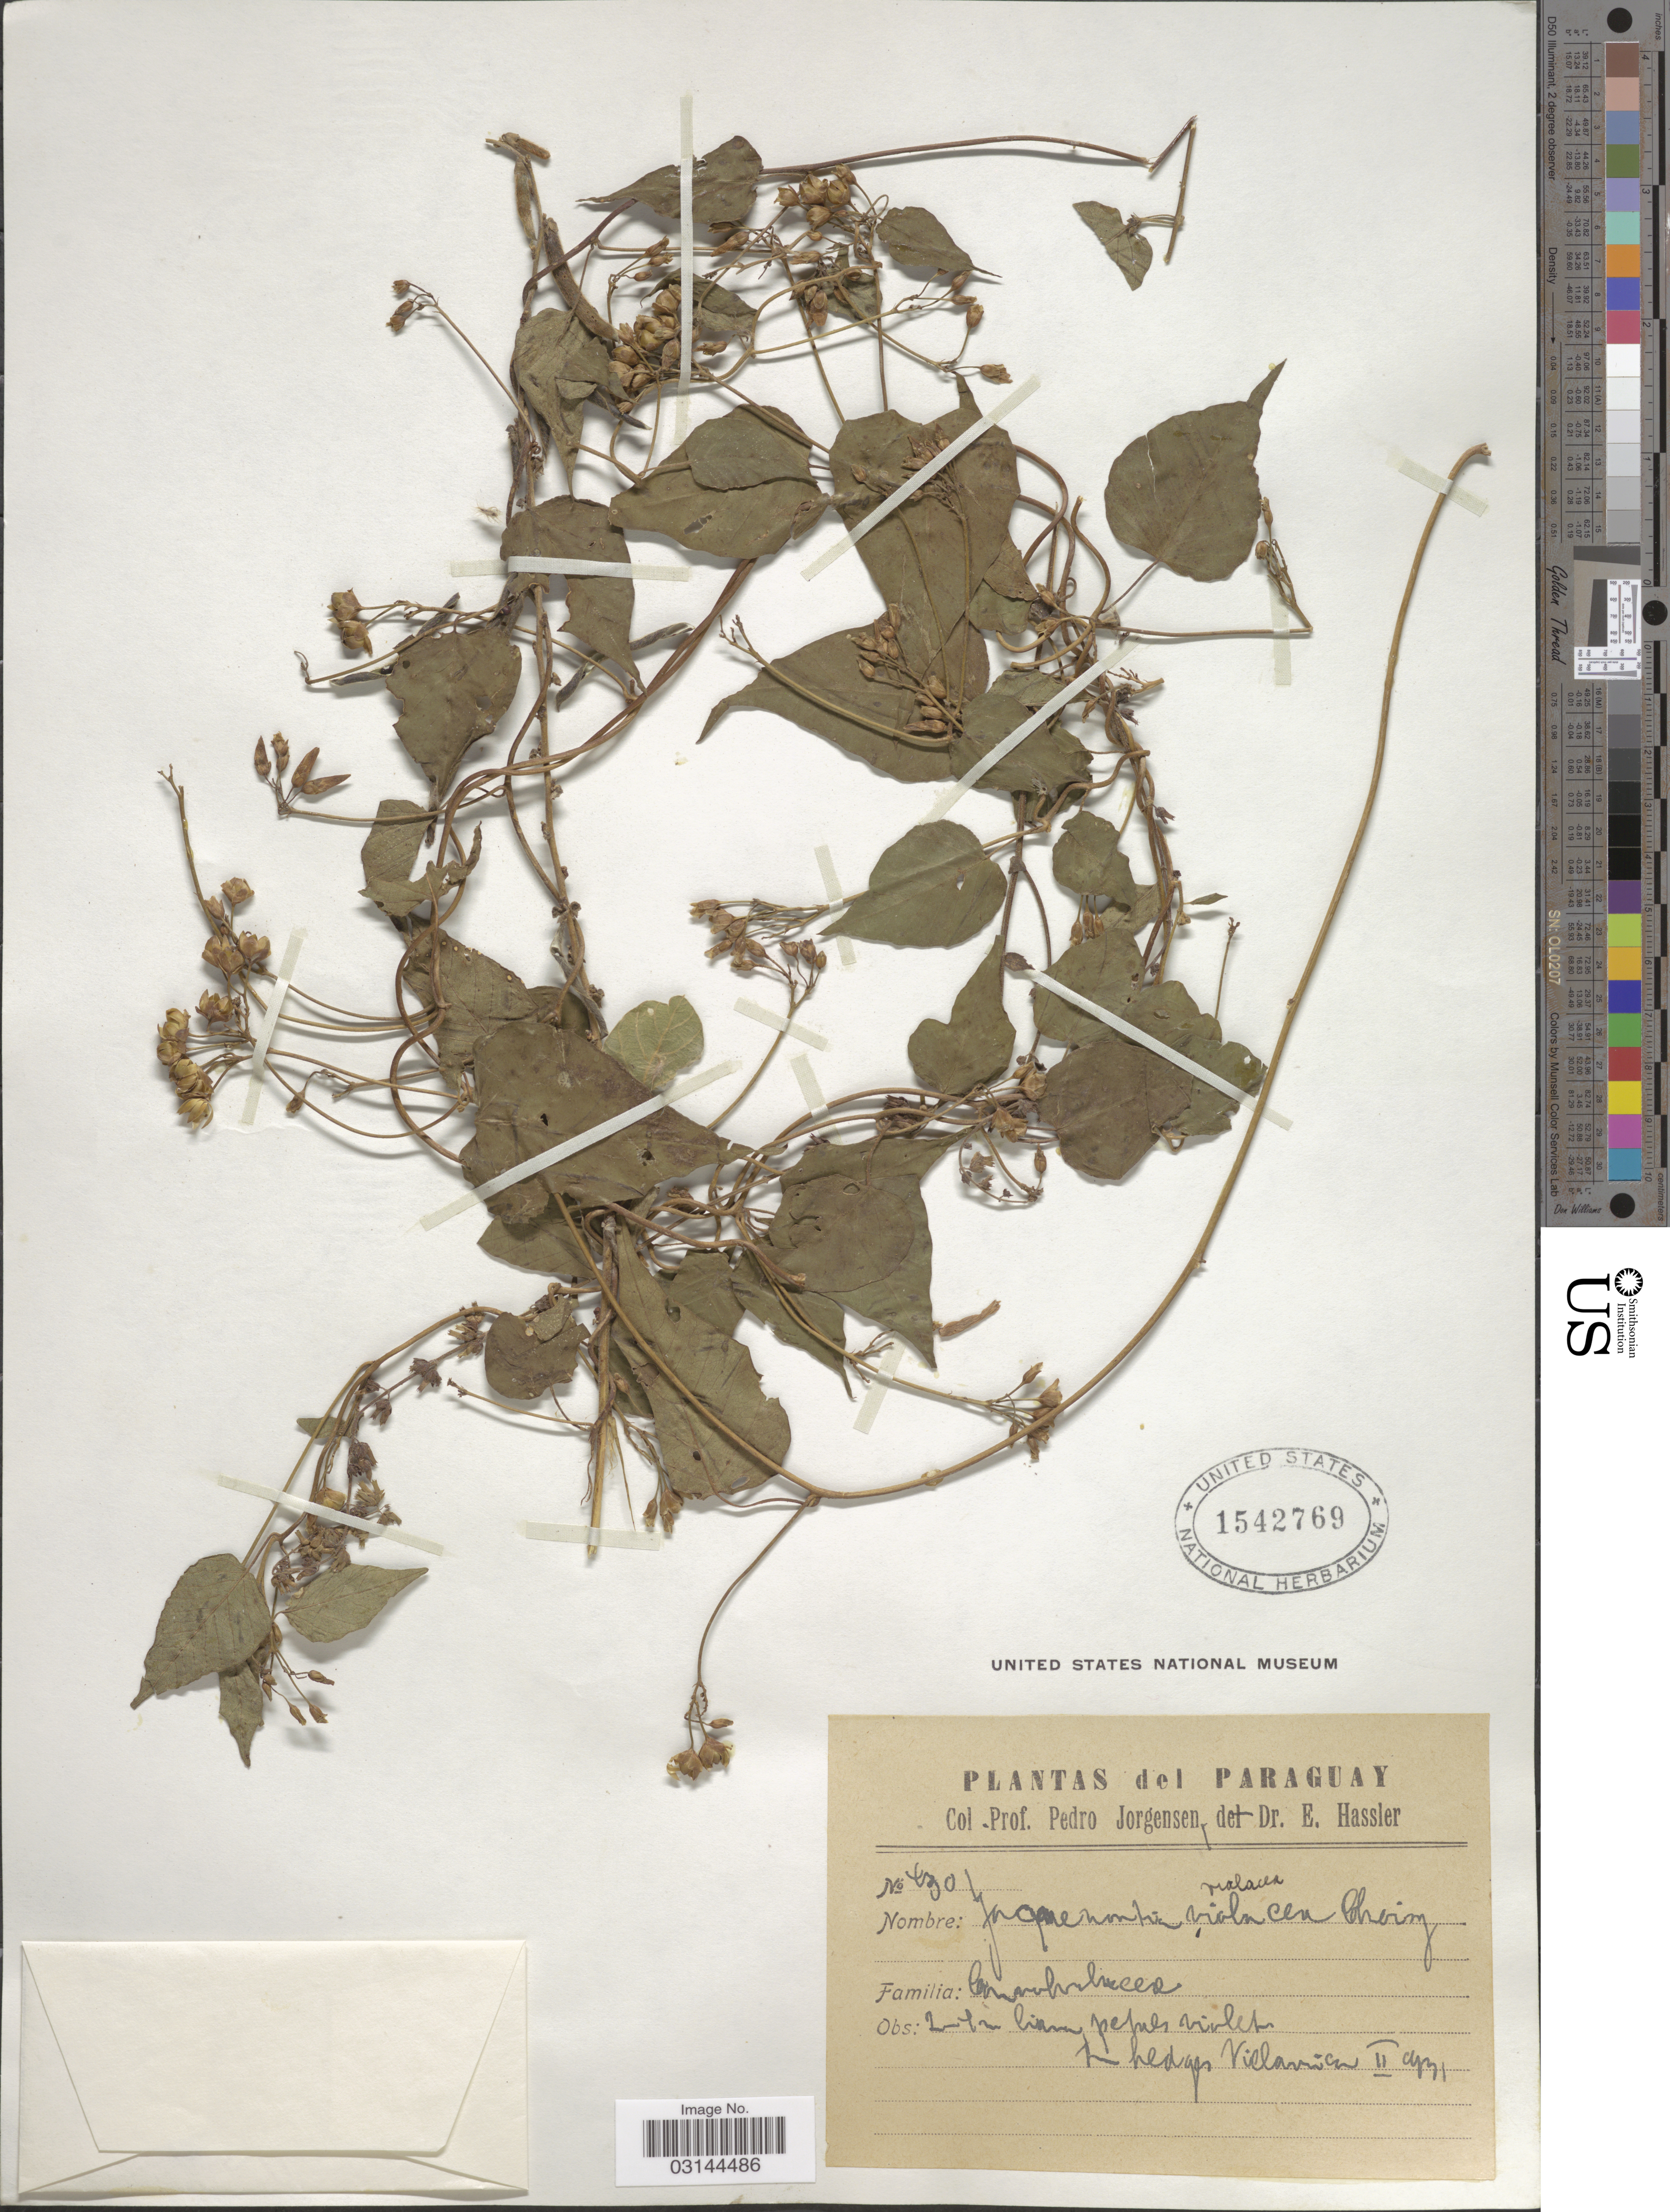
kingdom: Plantae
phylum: Tracheophyta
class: Magnoliopsida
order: Solanales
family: Convolvulaceae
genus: Jacquemontia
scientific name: Jacquemontia violacea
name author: Choisy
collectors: P. Jörgensen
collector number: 4301*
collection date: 1931-02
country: Paraguay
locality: The hedges Villarrica.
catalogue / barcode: US 1542769